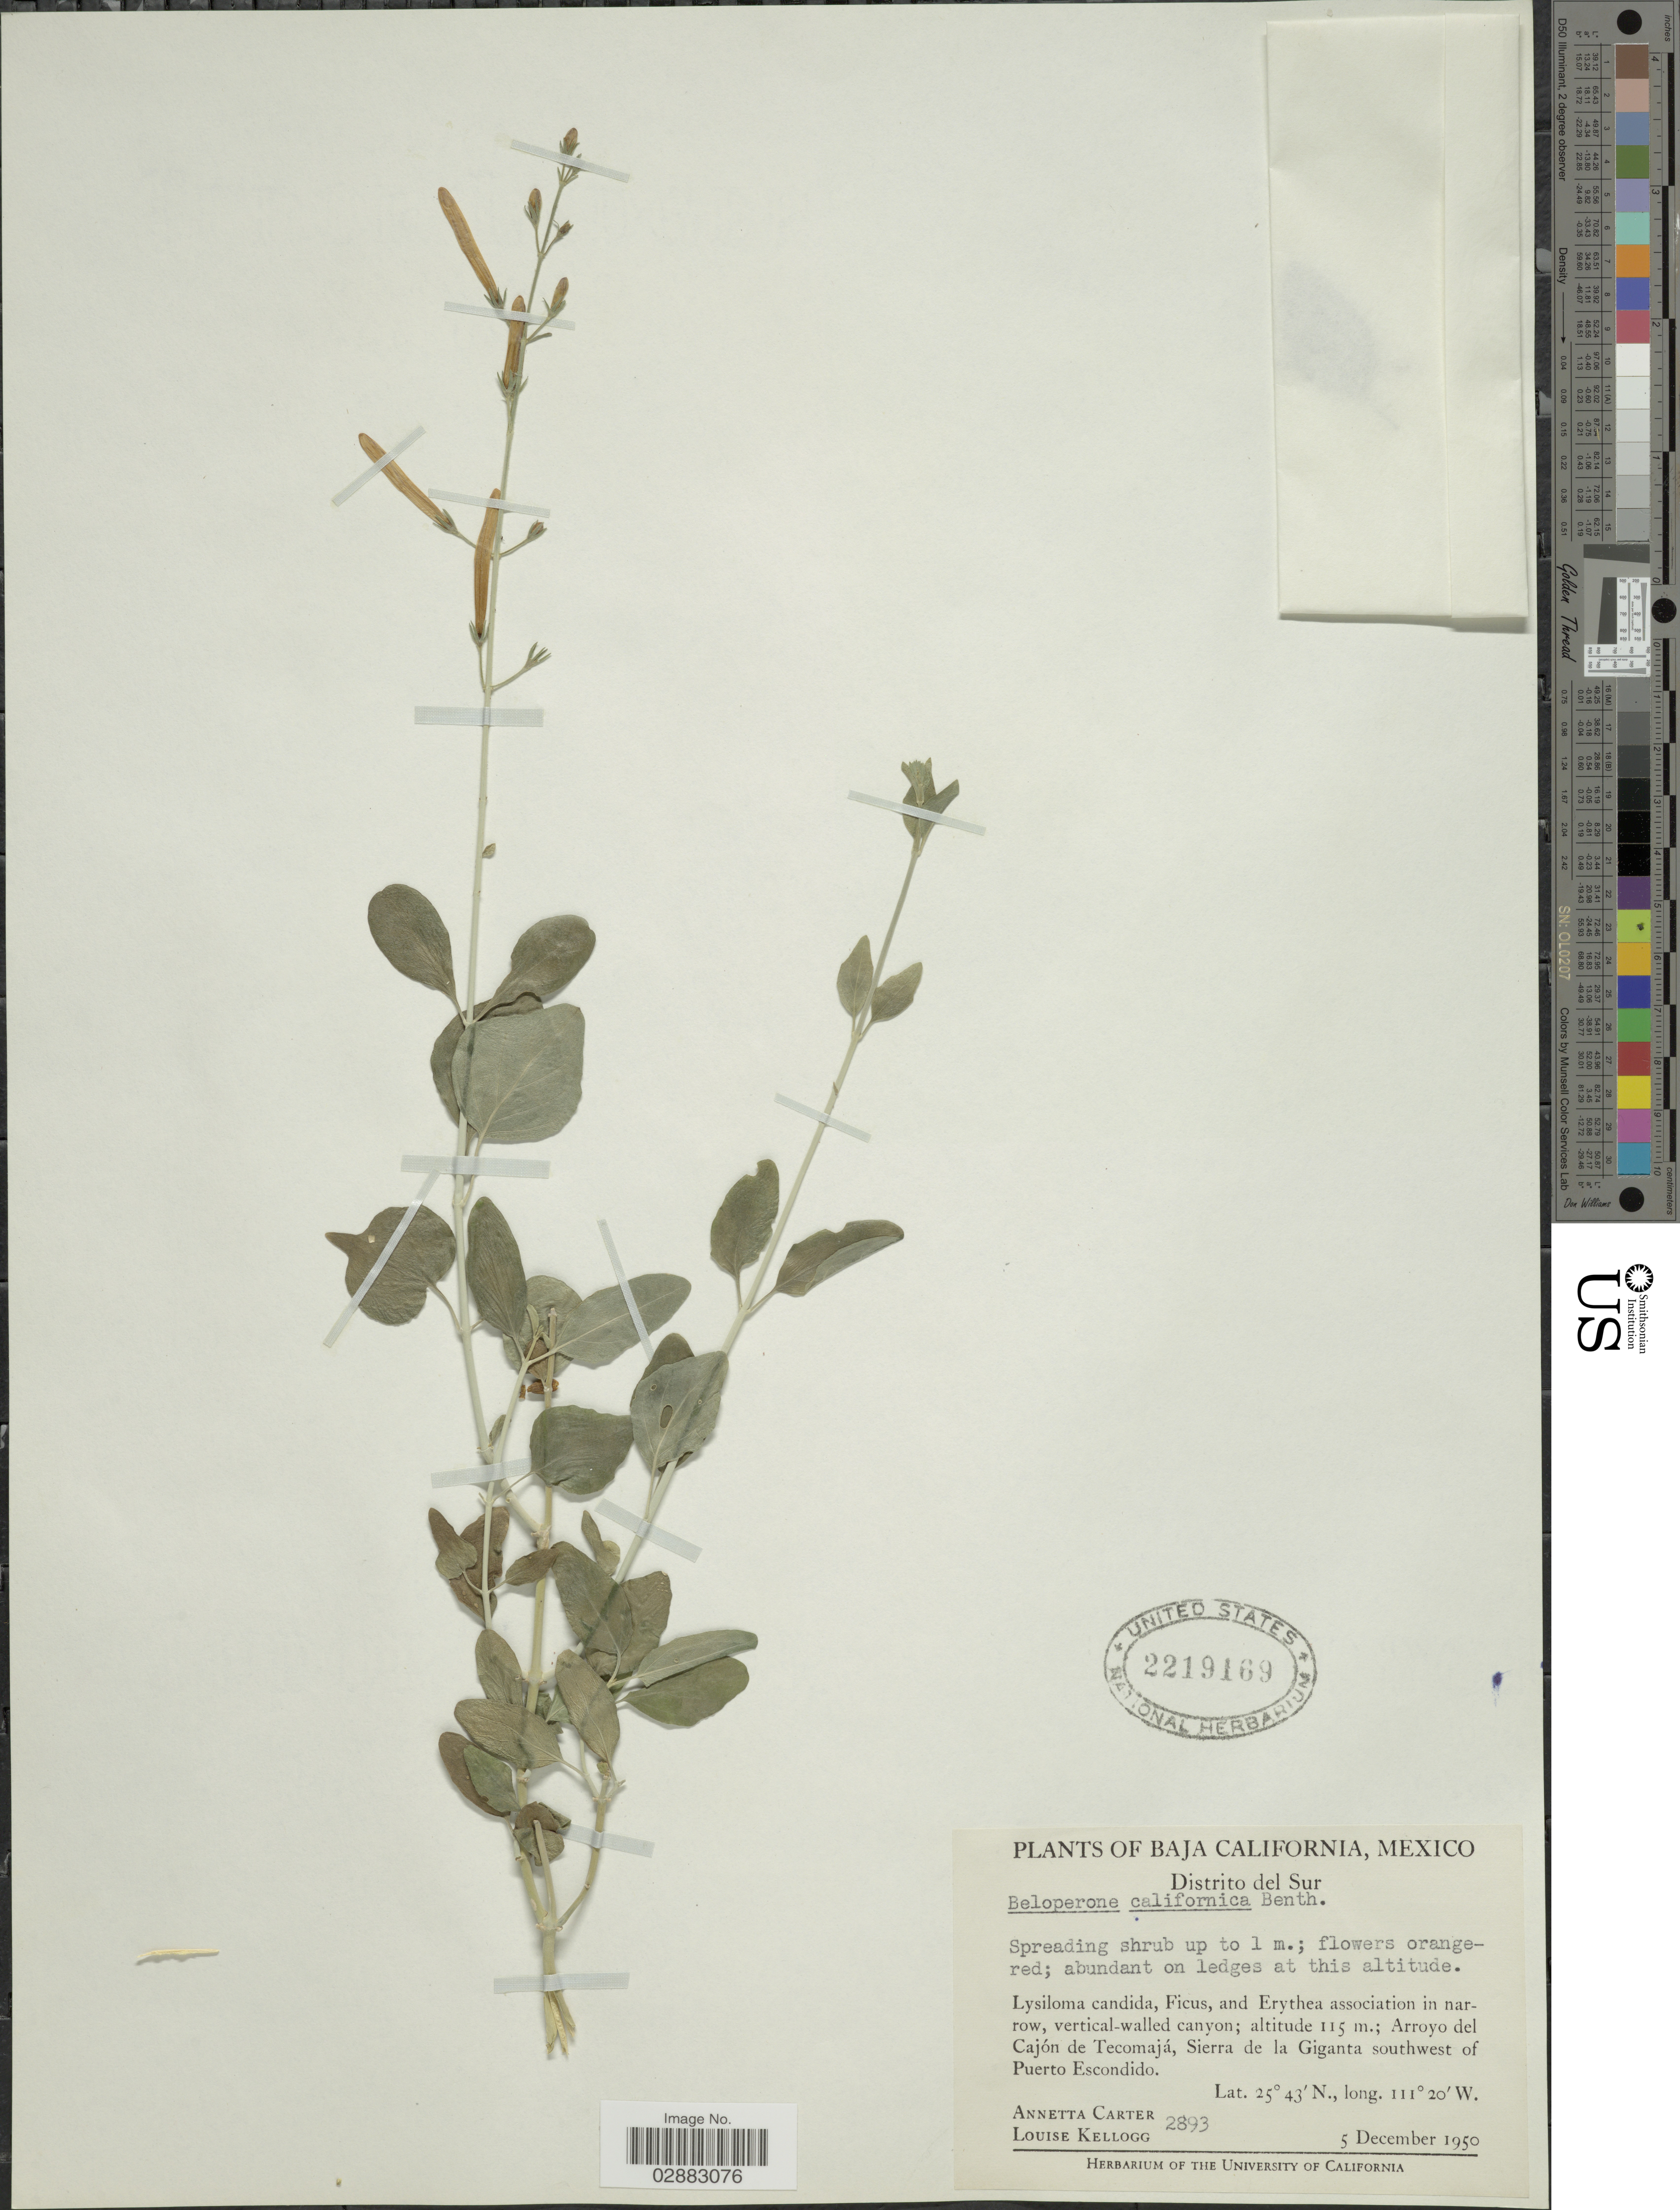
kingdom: Plantae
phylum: Tracheophyta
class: Magnoliopsida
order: Lamiales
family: Acanthaceae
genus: Beloperone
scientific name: Beloperone californica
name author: Benth.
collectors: A. Carter & L. Kellogg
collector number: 2893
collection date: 1950-12-05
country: Mexico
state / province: Baja California Sur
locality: Distrito del Sur. Arroyo del Cajón de Tecomajá, Sierra de la Giganta southwest of Puerto Escondido.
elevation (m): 115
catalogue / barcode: US 2219169